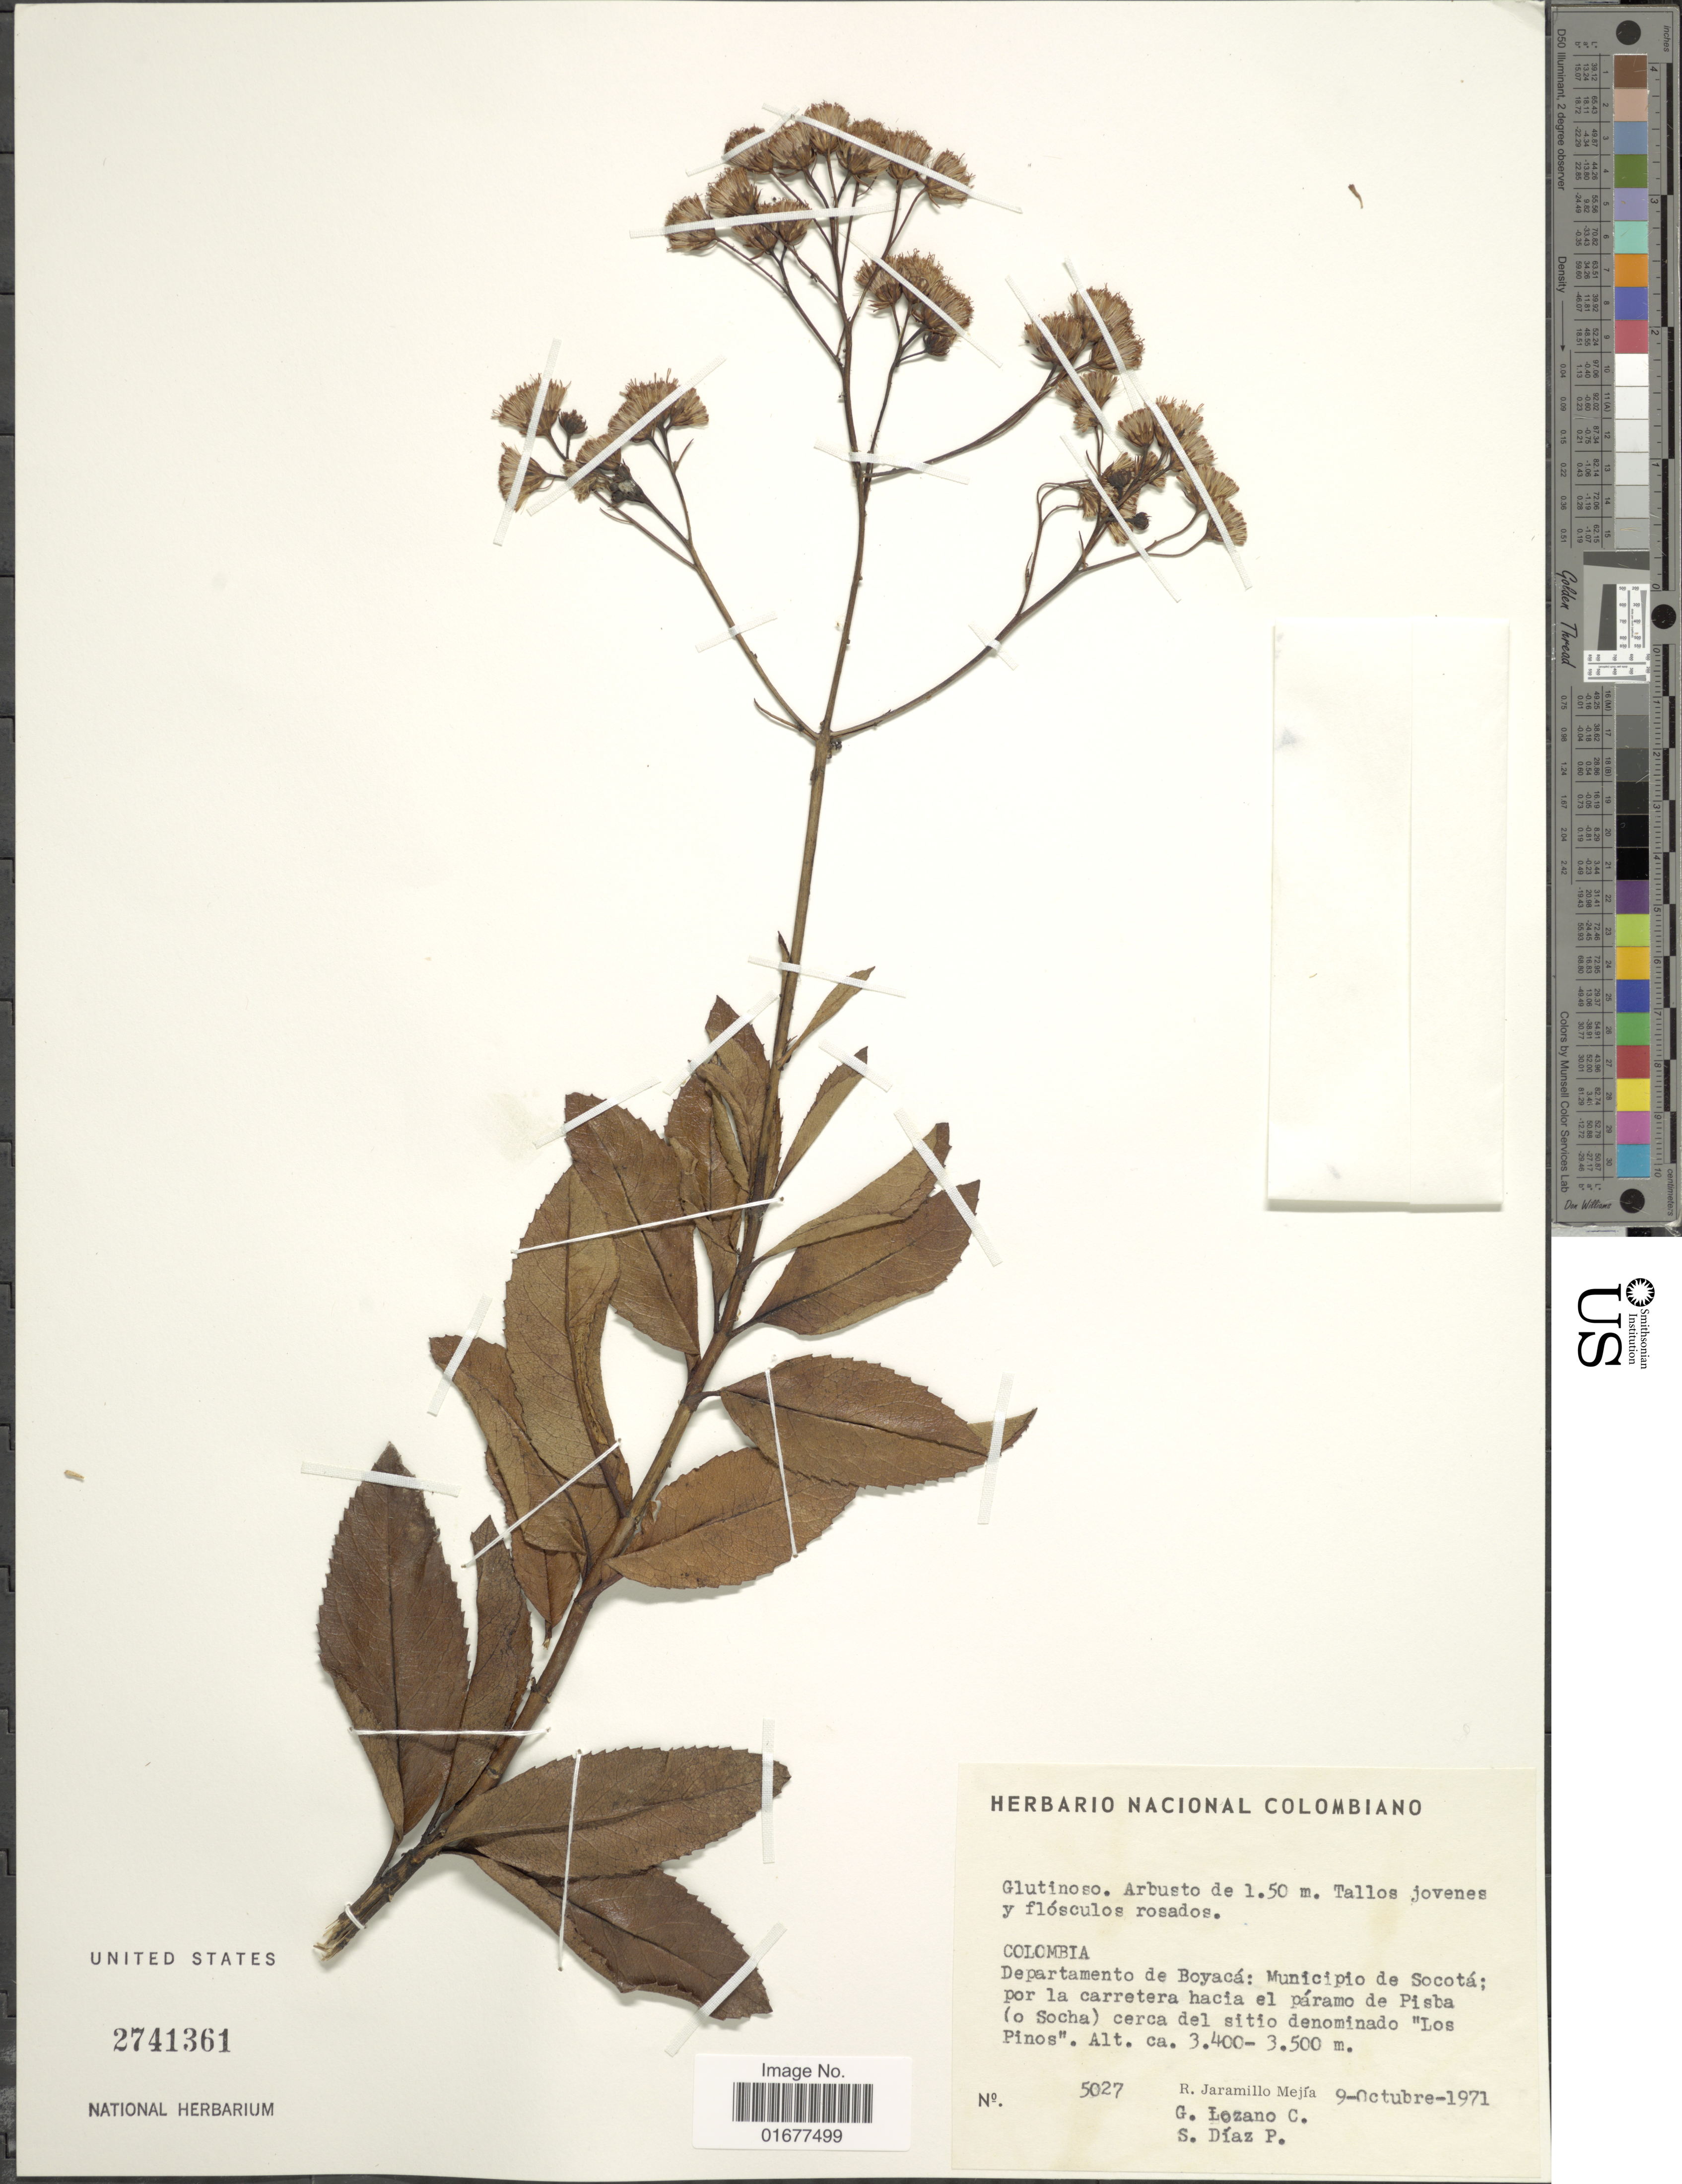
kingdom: Plantae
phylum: Tracheophyta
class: Magnoliopsida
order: Asterales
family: Asteraceae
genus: Ageratina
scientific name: Ageratina latipes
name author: (Benth.) R.M. King & H. Rob.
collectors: R. Jaramillo M., G. Lozano-Contreras & S. Díaz Píedrahíta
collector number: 5027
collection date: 1971-10-09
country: Colombia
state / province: Boyacá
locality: Municipio de Socota; por la carretera hacia el paramo de Pisba (o Socha) cerca del sitio denominado "Los Pinos"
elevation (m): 3400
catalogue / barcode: US 2741361